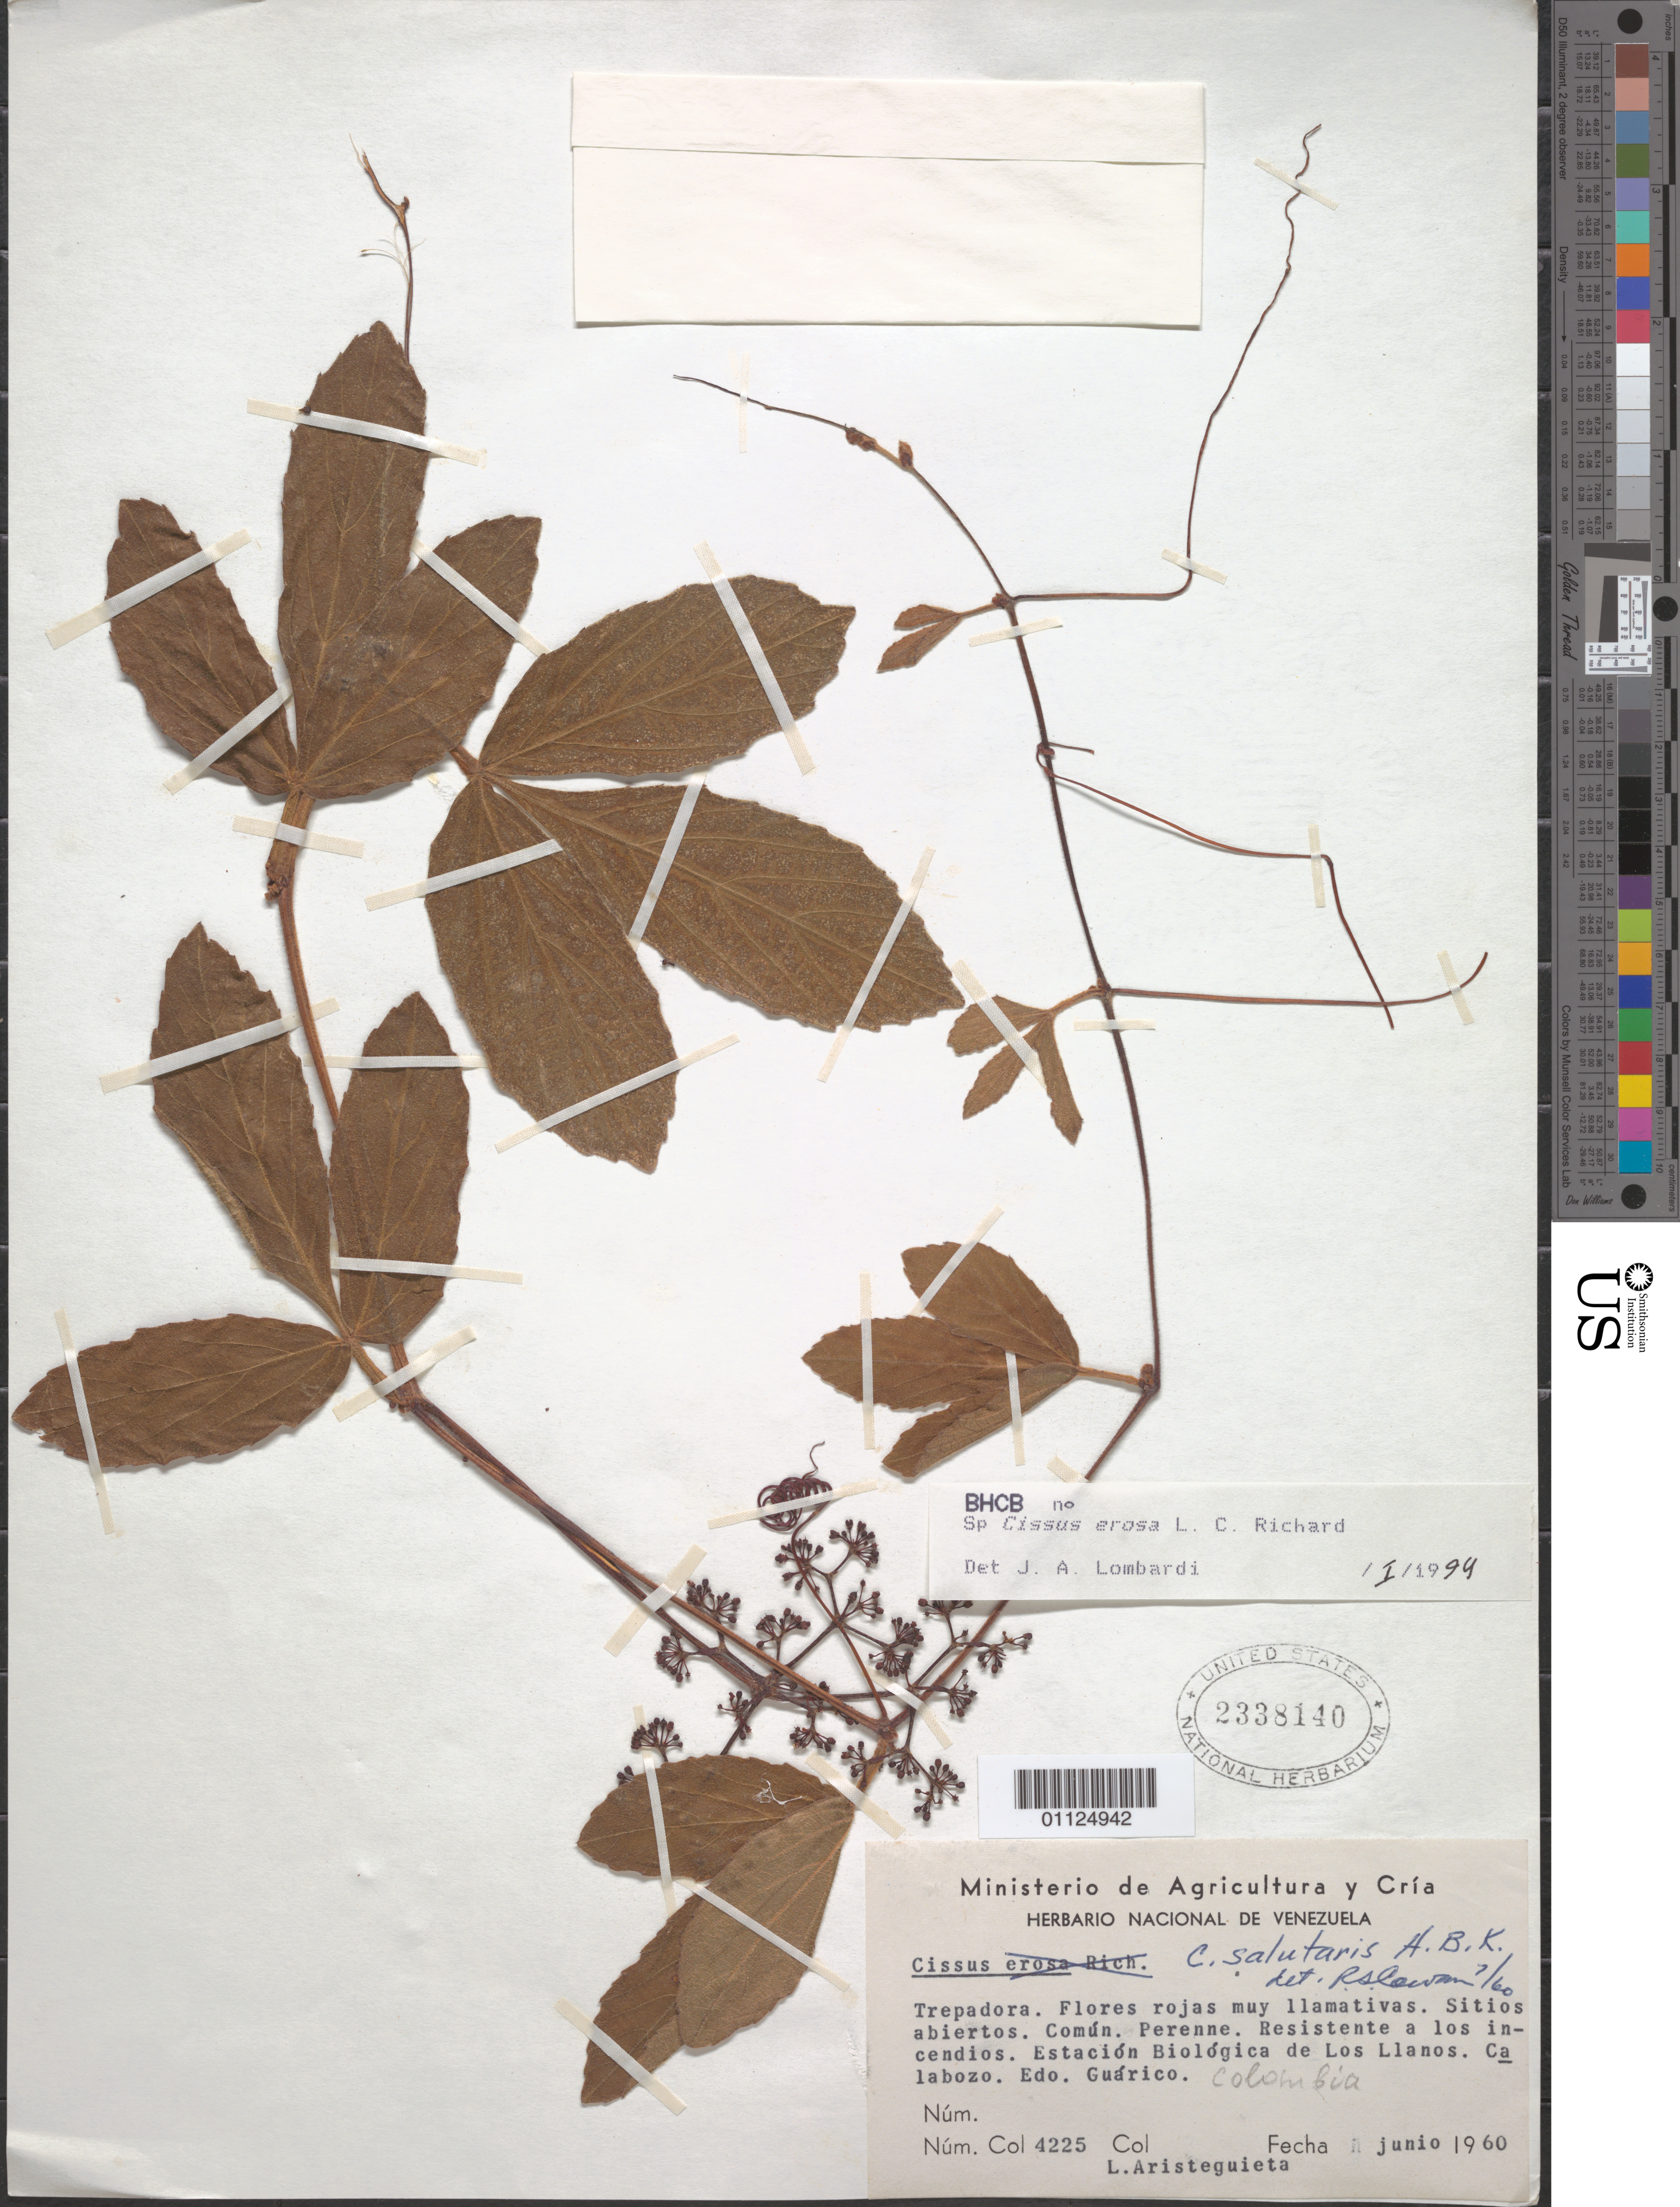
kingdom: Plantae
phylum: Tracheophyta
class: Magnoliopsida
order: Vitales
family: Vitaceae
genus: Cissus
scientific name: Cissus erosa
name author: Rich.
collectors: L. Aristeguieta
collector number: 4225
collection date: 1960-06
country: Colombia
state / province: Los Llanos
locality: Calabozo. Edo. Guarico.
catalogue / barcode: US 2338140